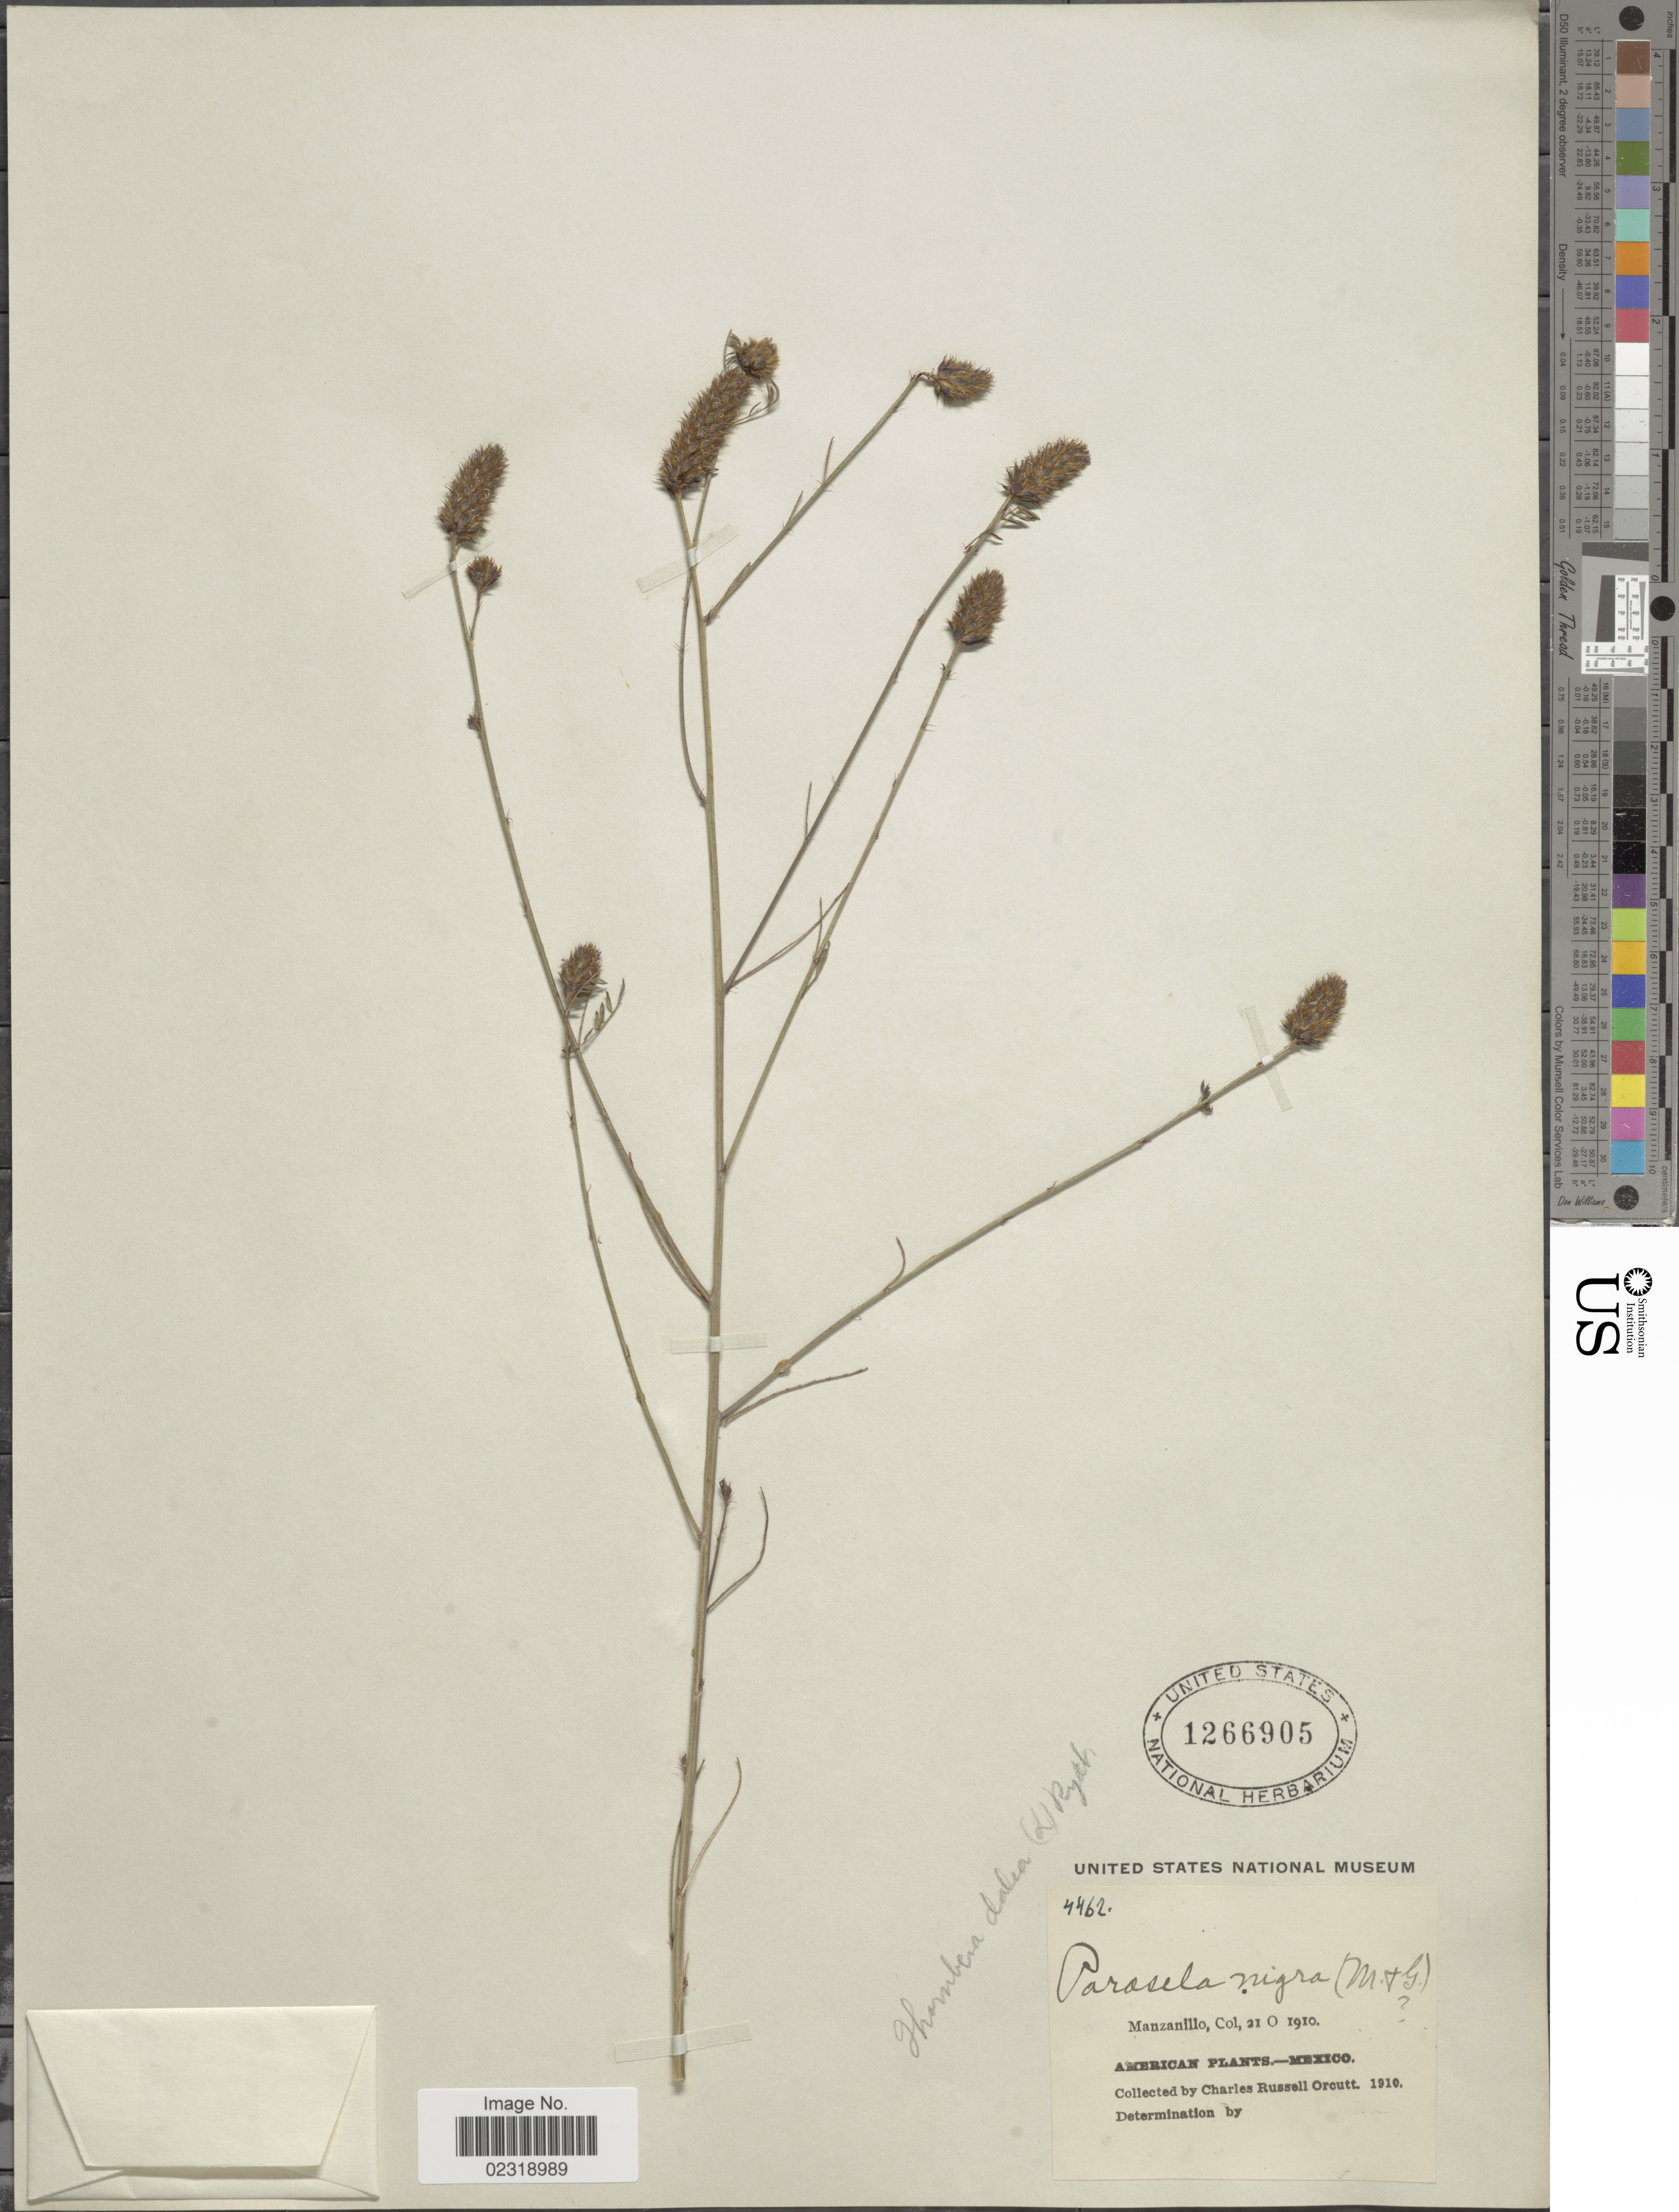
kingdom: Plantae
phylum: Tracheophyta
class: Magnoliopsida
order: Fabales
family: Fabaceae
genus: Dalea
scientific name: Dalea cliffortiana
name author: Willd.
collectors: C. R. Orcutt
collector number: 4462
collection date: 1910-08-21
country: Mexico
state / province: Colima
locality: Manzanillo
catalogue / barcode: US 1266905